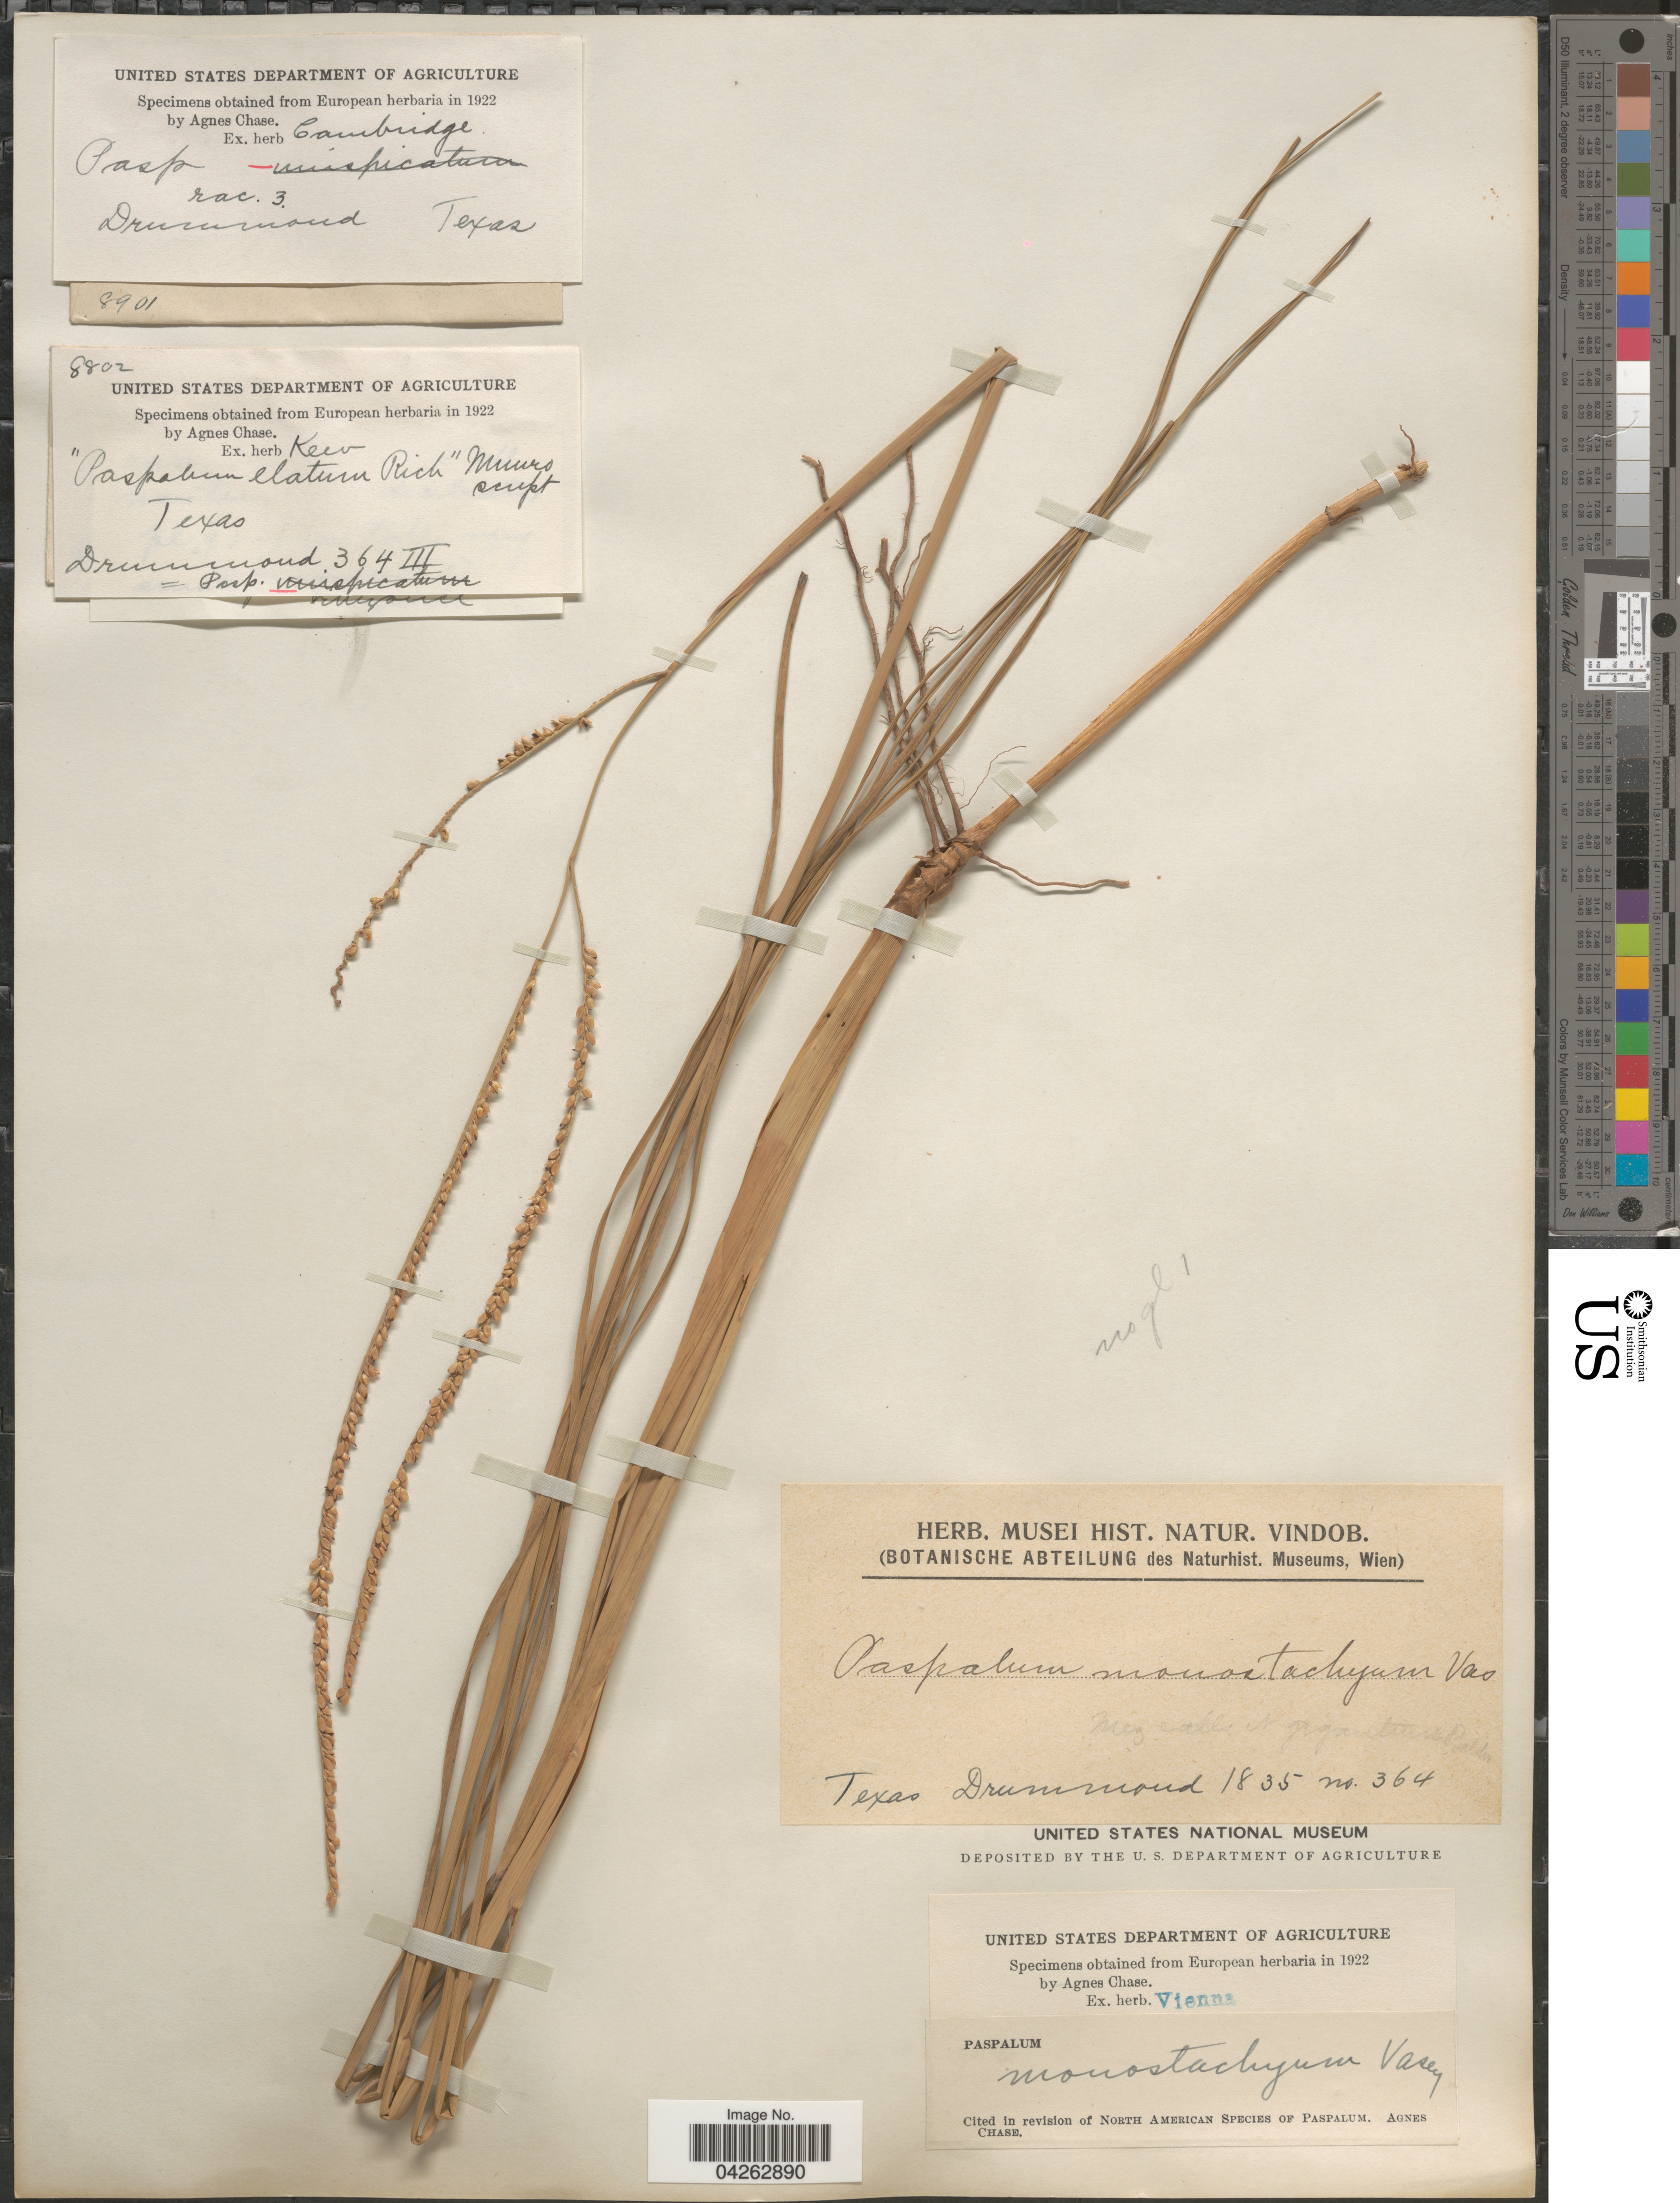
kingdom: Plantae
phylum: Tracheophyta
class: Liliopsida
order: Poales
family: Poaceae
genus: Paspalum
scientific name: Paspalum monostachyum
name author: Vasey ex Chapm.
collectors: -. Drummond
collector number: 364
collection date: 1835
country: United States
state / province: Texas